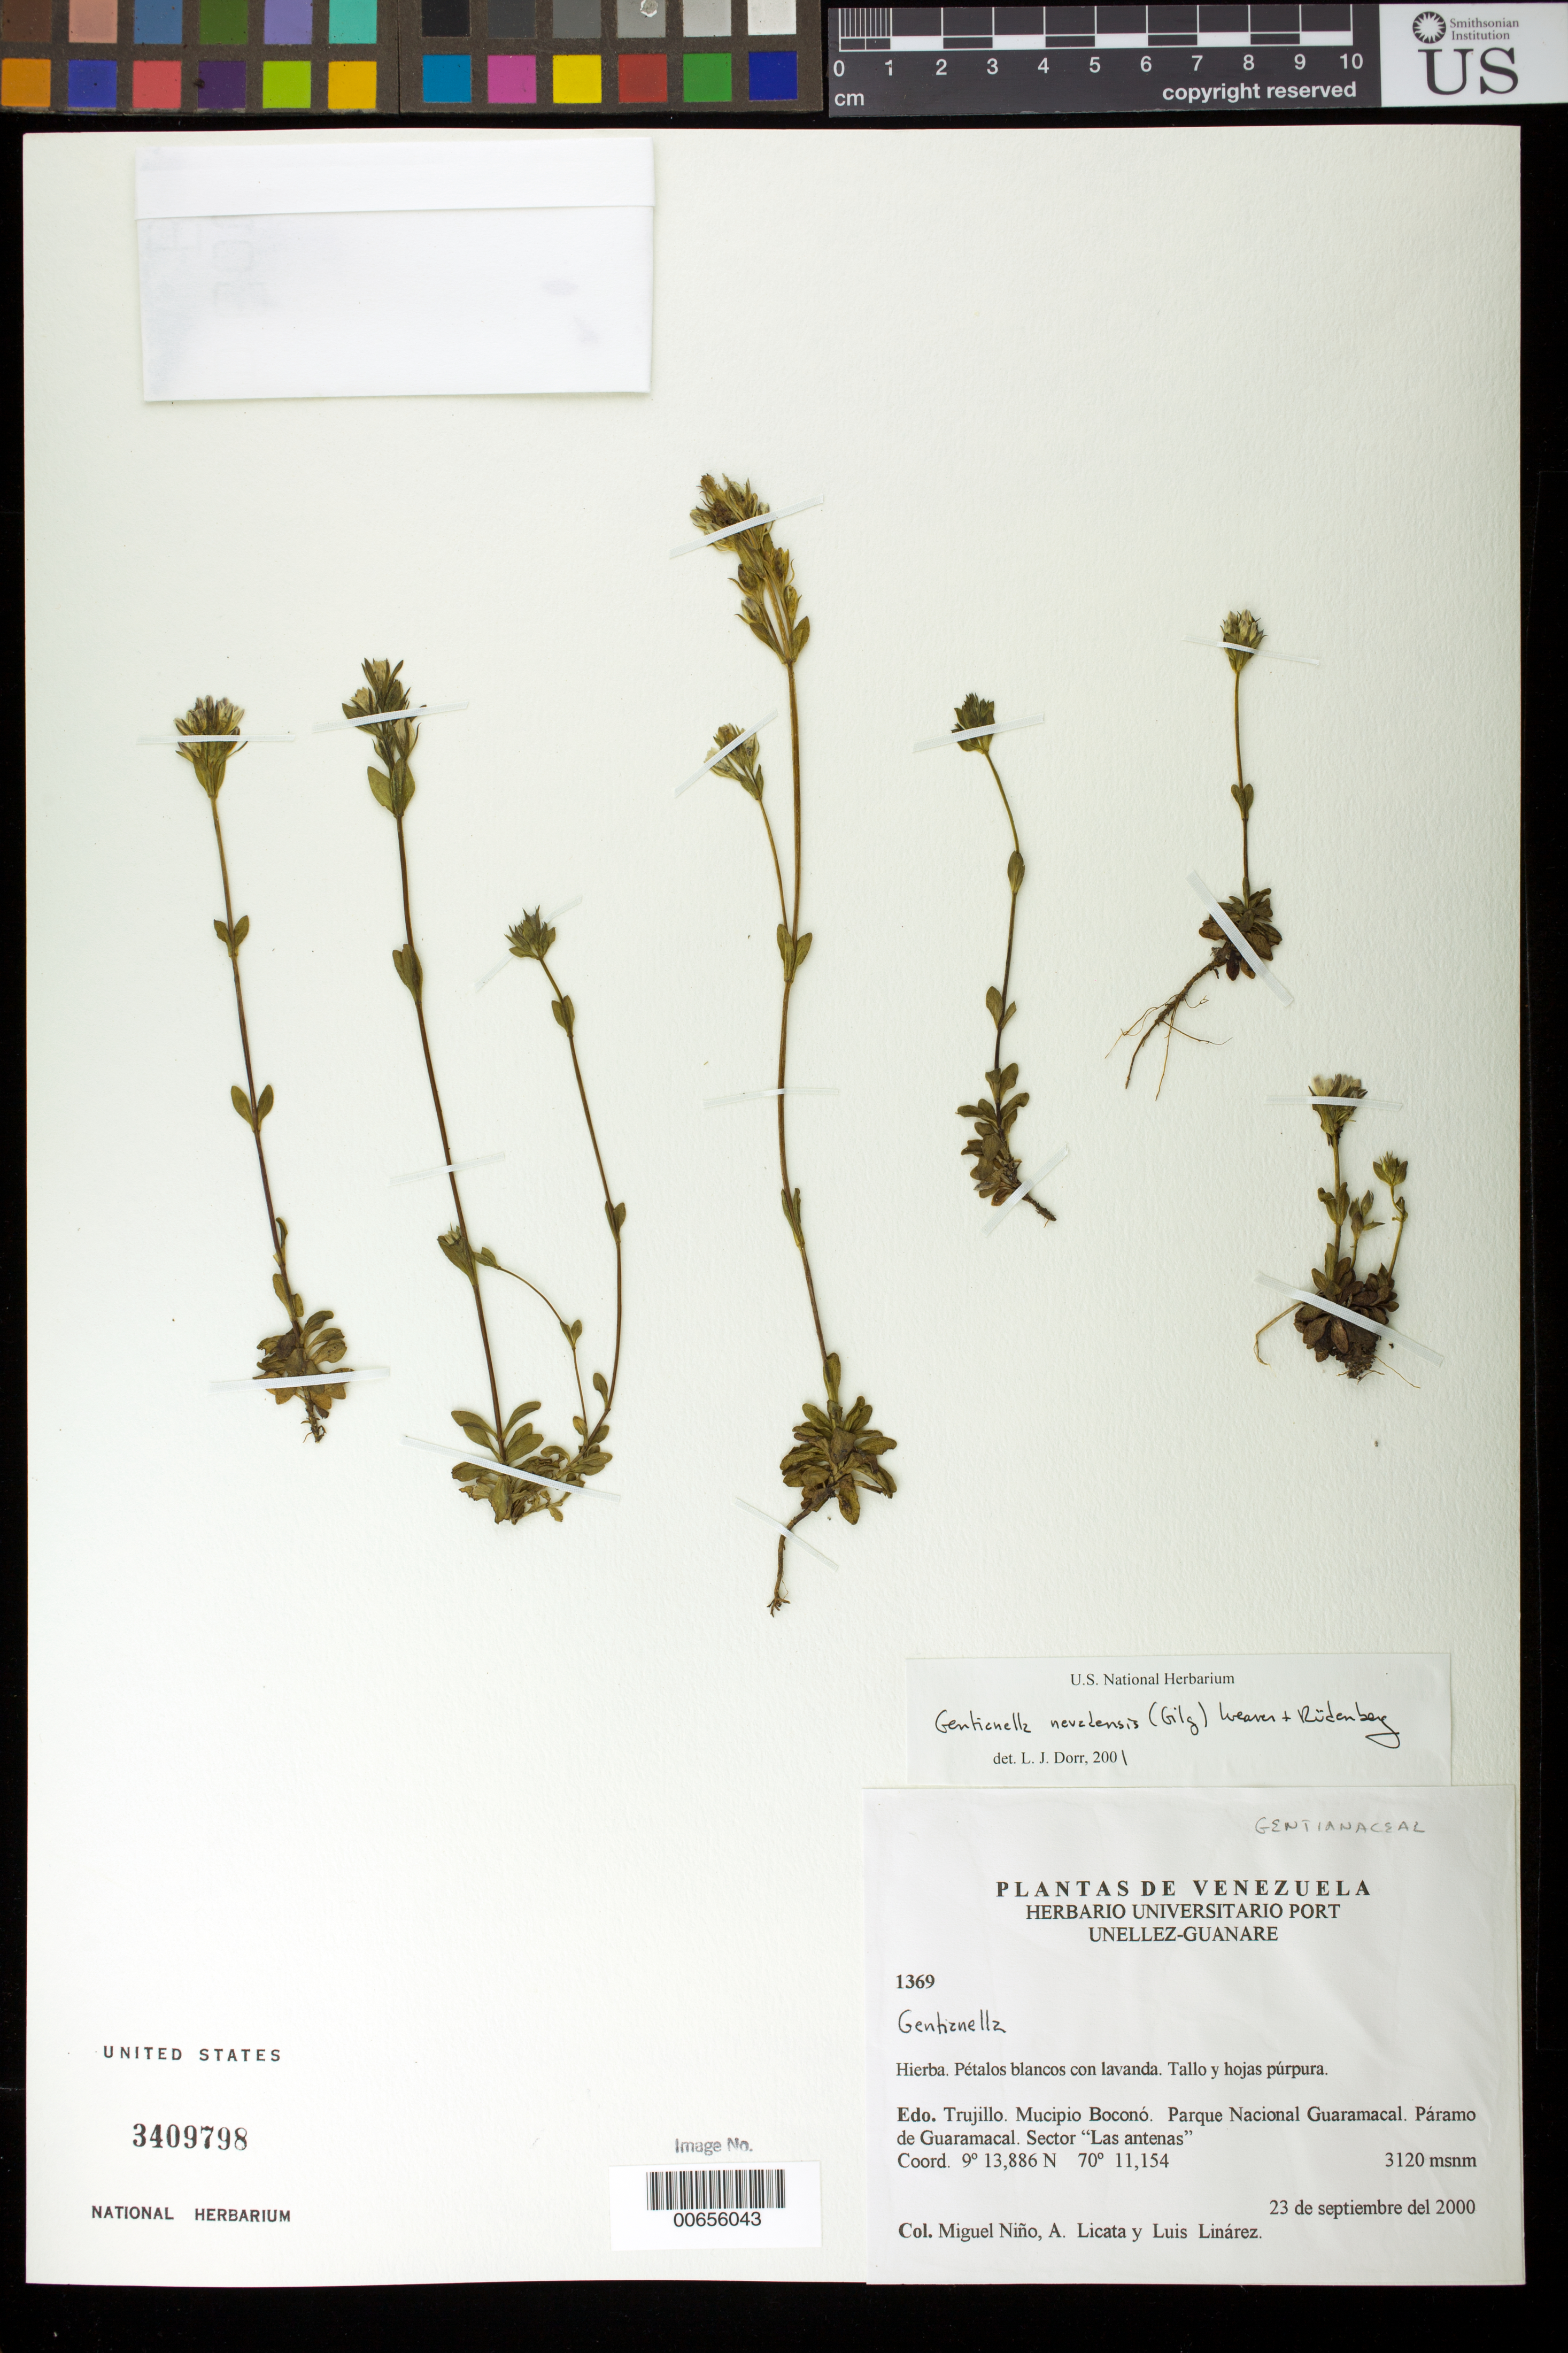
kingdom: Plantae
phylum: Tracheophyta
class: Magnoliopsida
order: Gentianales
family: Gentianaceae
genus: Gentianella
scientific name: Gentianella nevadensis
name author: (Gilg) Waever & Wüdenberg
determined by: Dorr, L. J., (BOT), Smithsonian Institution - National Museum of Natural History (UNITED STATES)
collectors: S. M. Niño, A. Licata & L. Linárez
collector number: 1369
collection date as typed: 23 Sep 2000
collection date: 2000-09-23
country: Venezuela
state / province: Trujillo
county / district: Boconó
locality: Parque Nacional Guaramacal, Páramo de Guaramacal, sector "Las antenas"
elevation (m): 3120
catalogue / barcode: US 3409798